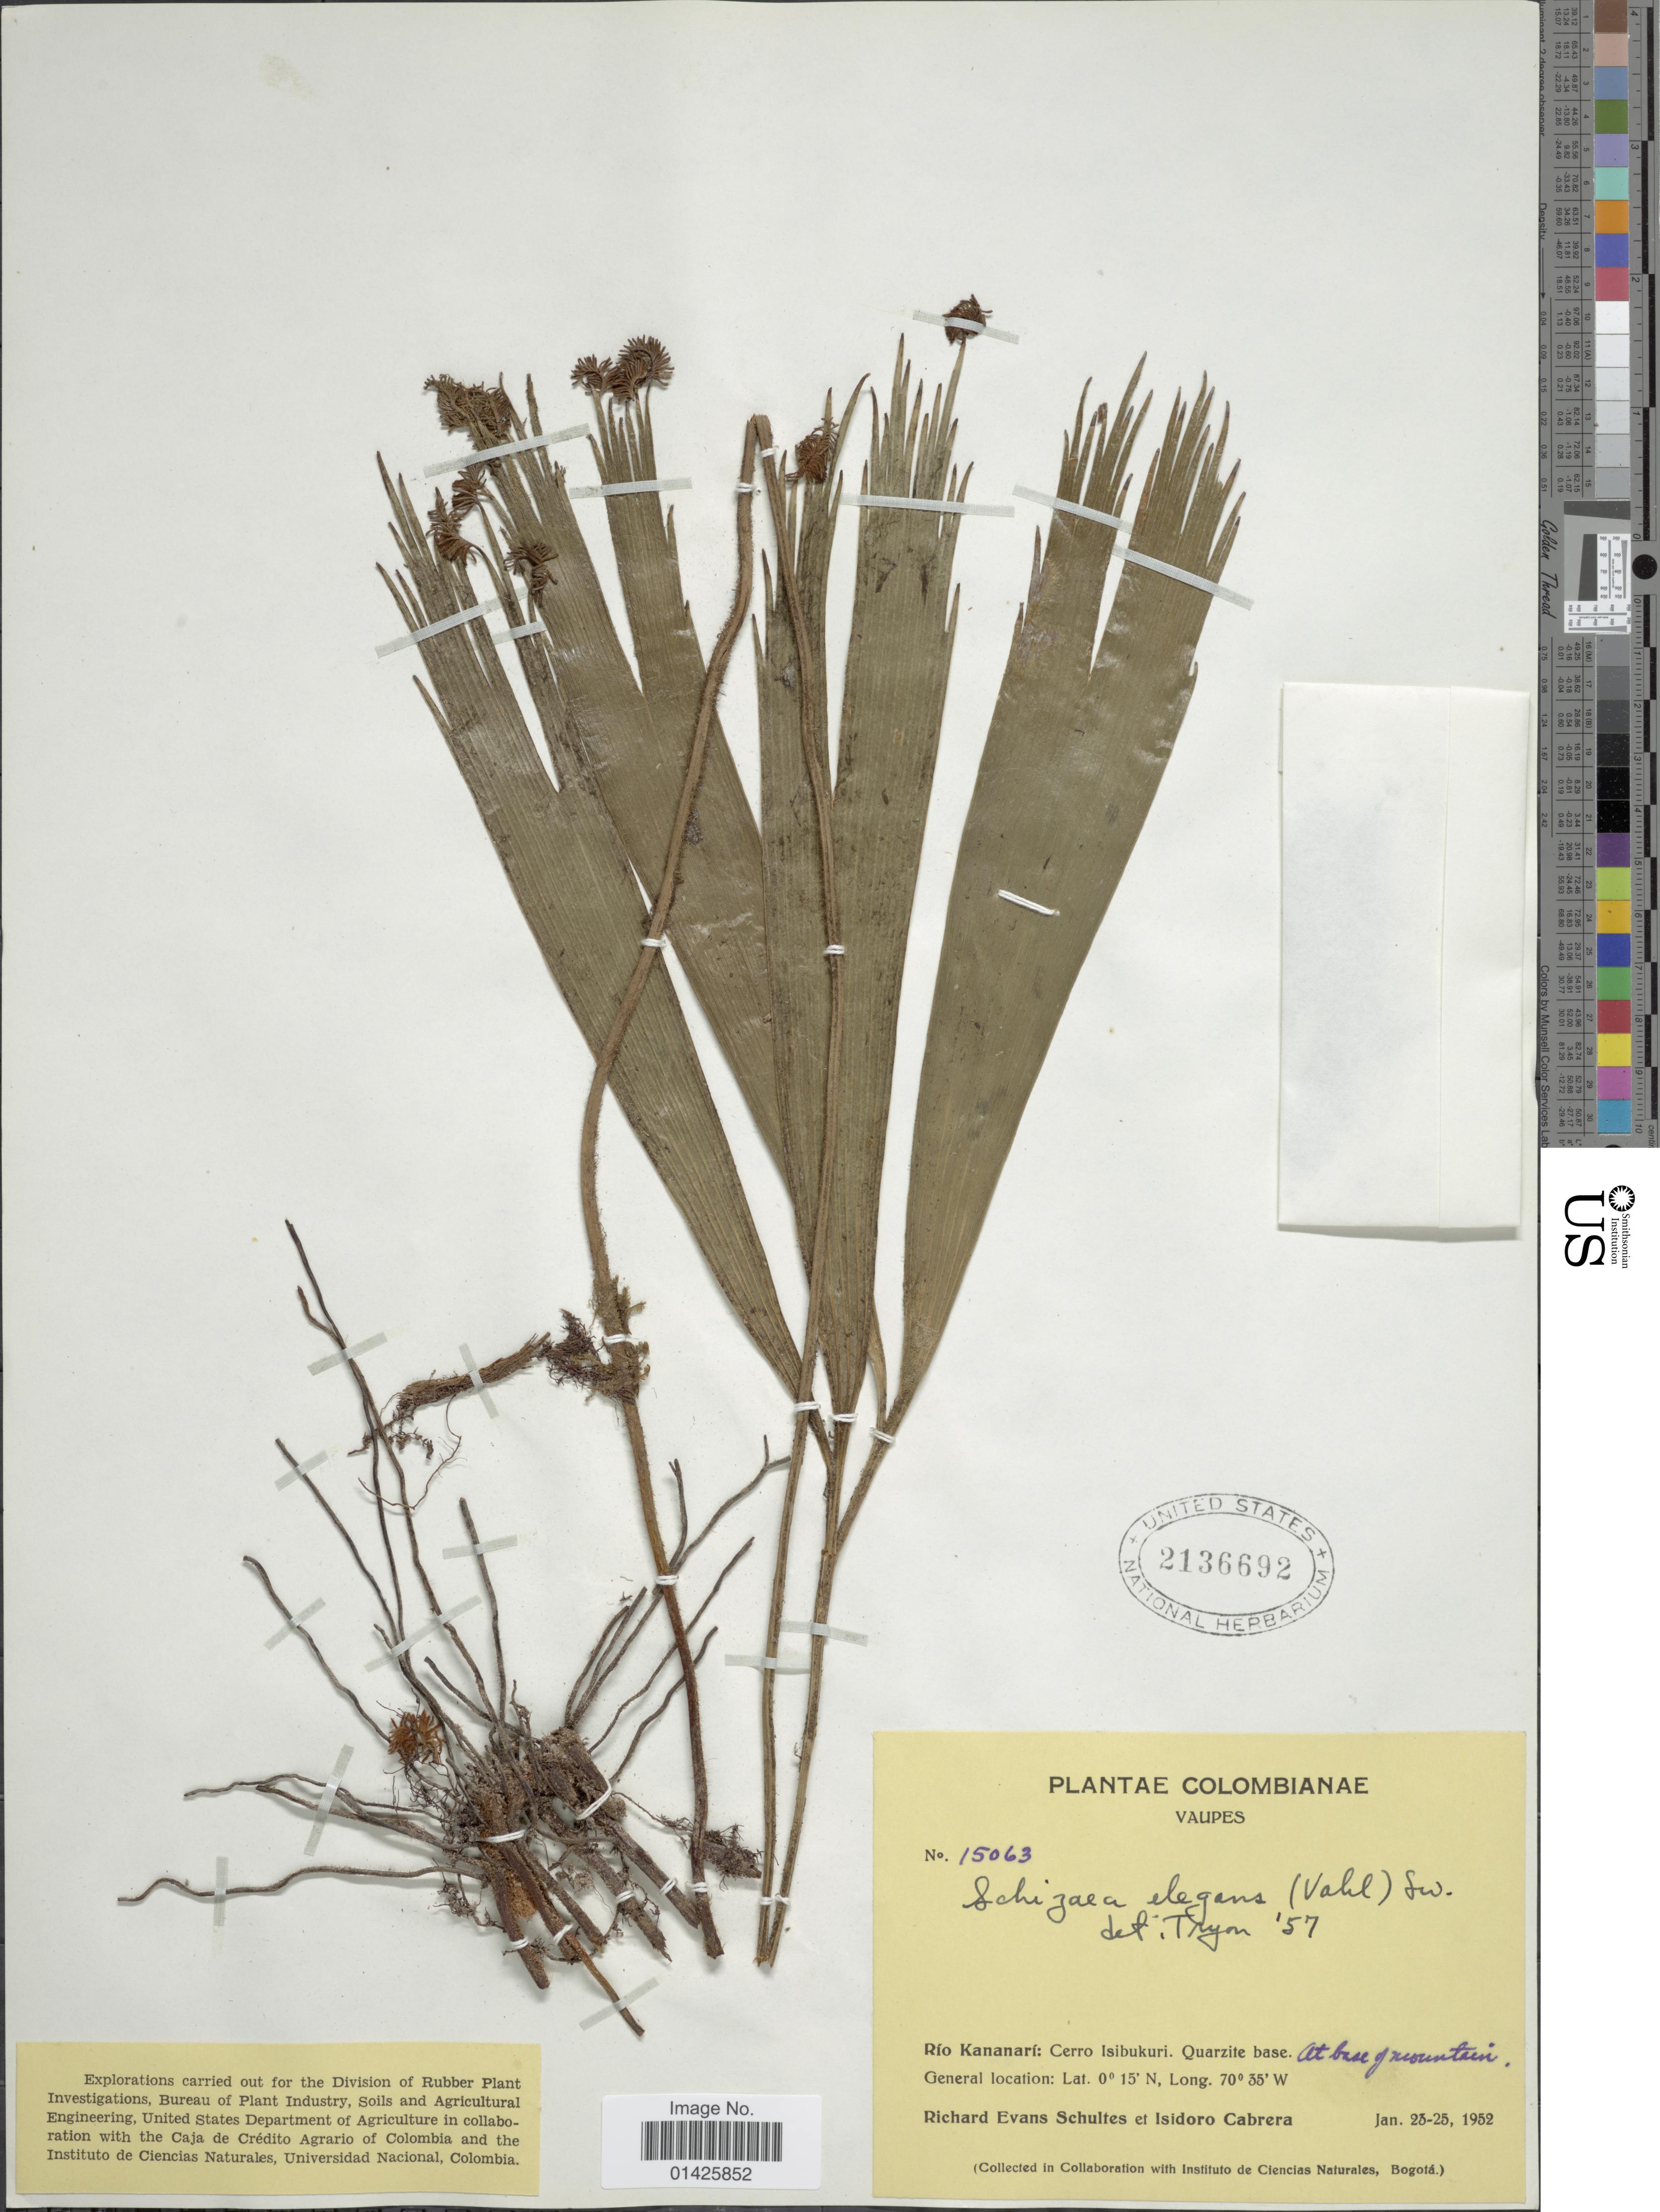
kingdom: Plantae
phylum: Tracheophyta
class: Polypodiopsida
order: Schizaeales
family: Schizaeaceae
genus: Schizaea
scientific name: Schizaea elegans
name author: (Vahl) Sw.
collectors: R. E. Schultes & I. Cabrera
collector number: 15063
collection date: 1952-01-23/1952-01-25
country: Colombia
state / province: Vaupés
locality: Río Kananarí: Cerro Isibukri, Quarzite base at base of mountain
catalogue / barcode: US 2136692